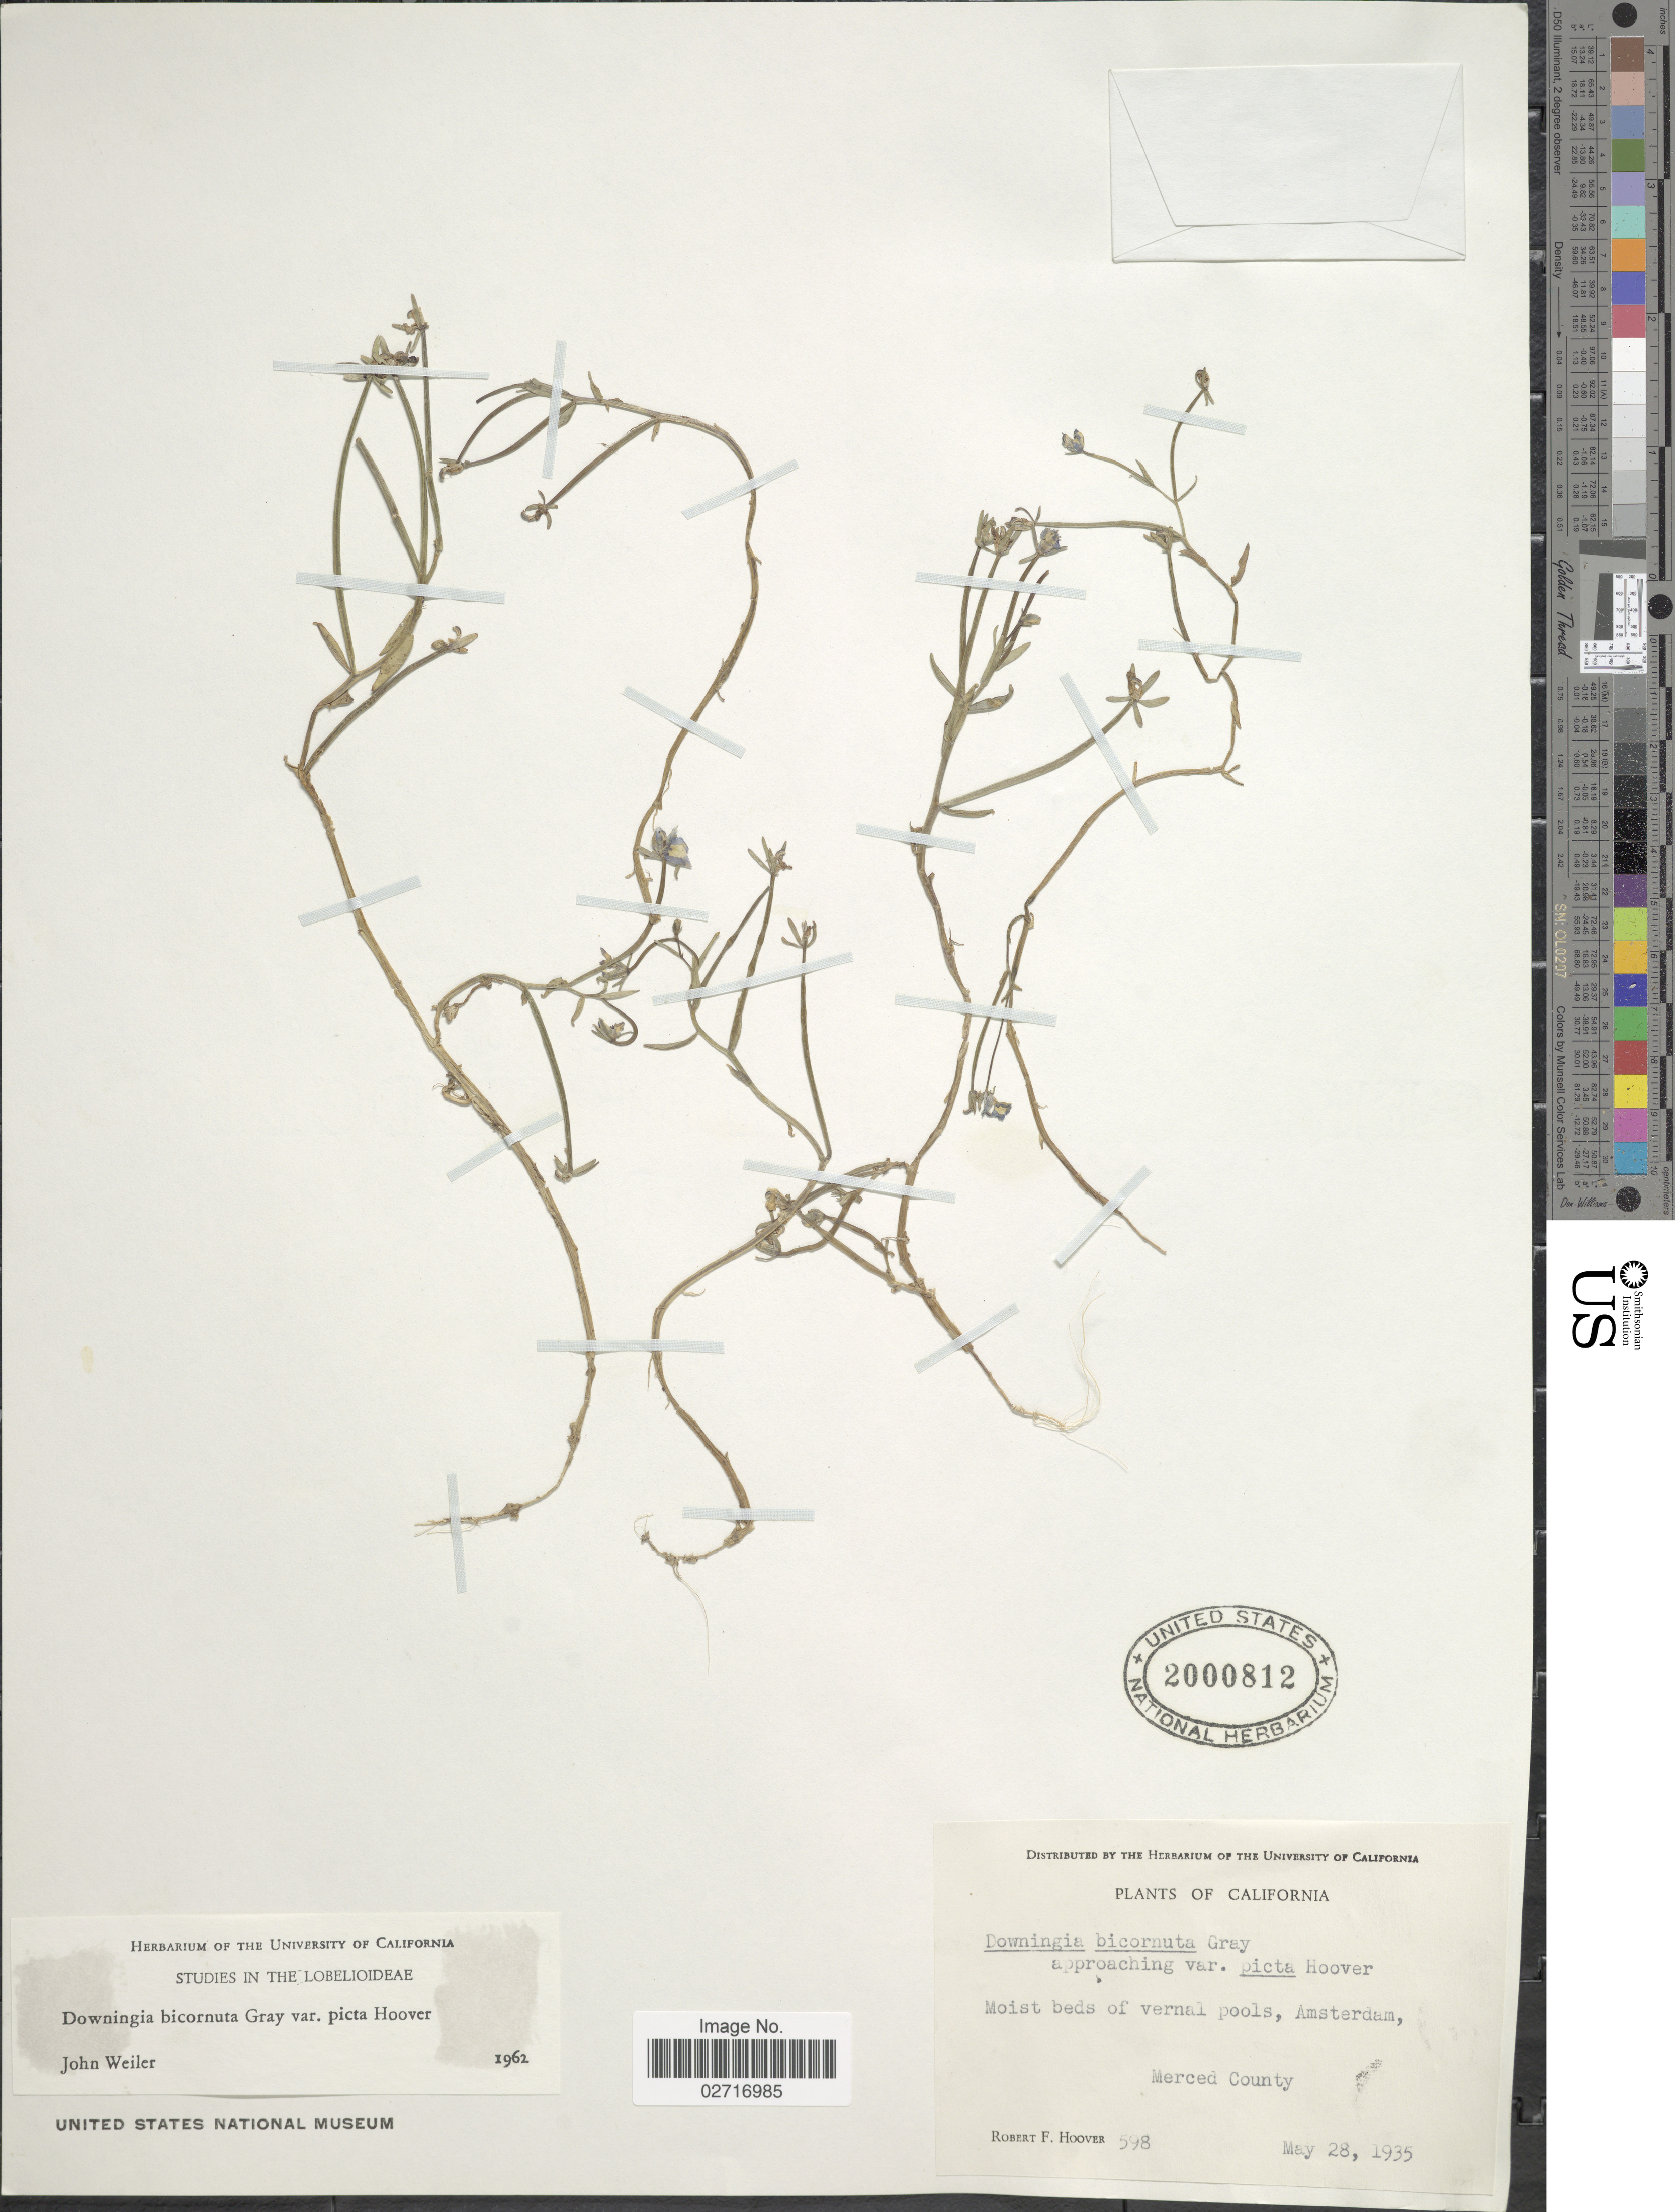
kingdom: Plantae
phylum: Tracheophyta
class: Magnoliopsida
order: Asterales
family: Campanulaceae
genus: Downingia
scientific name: Downingia bicornuta var. picta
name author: Hoover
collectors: R. F. Hoover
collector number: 598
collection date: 1935-05-28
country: United States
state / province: California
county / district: Merced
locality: Moist beds of vernal pools, Amsterdam, Merced County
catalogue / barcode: US 2000812